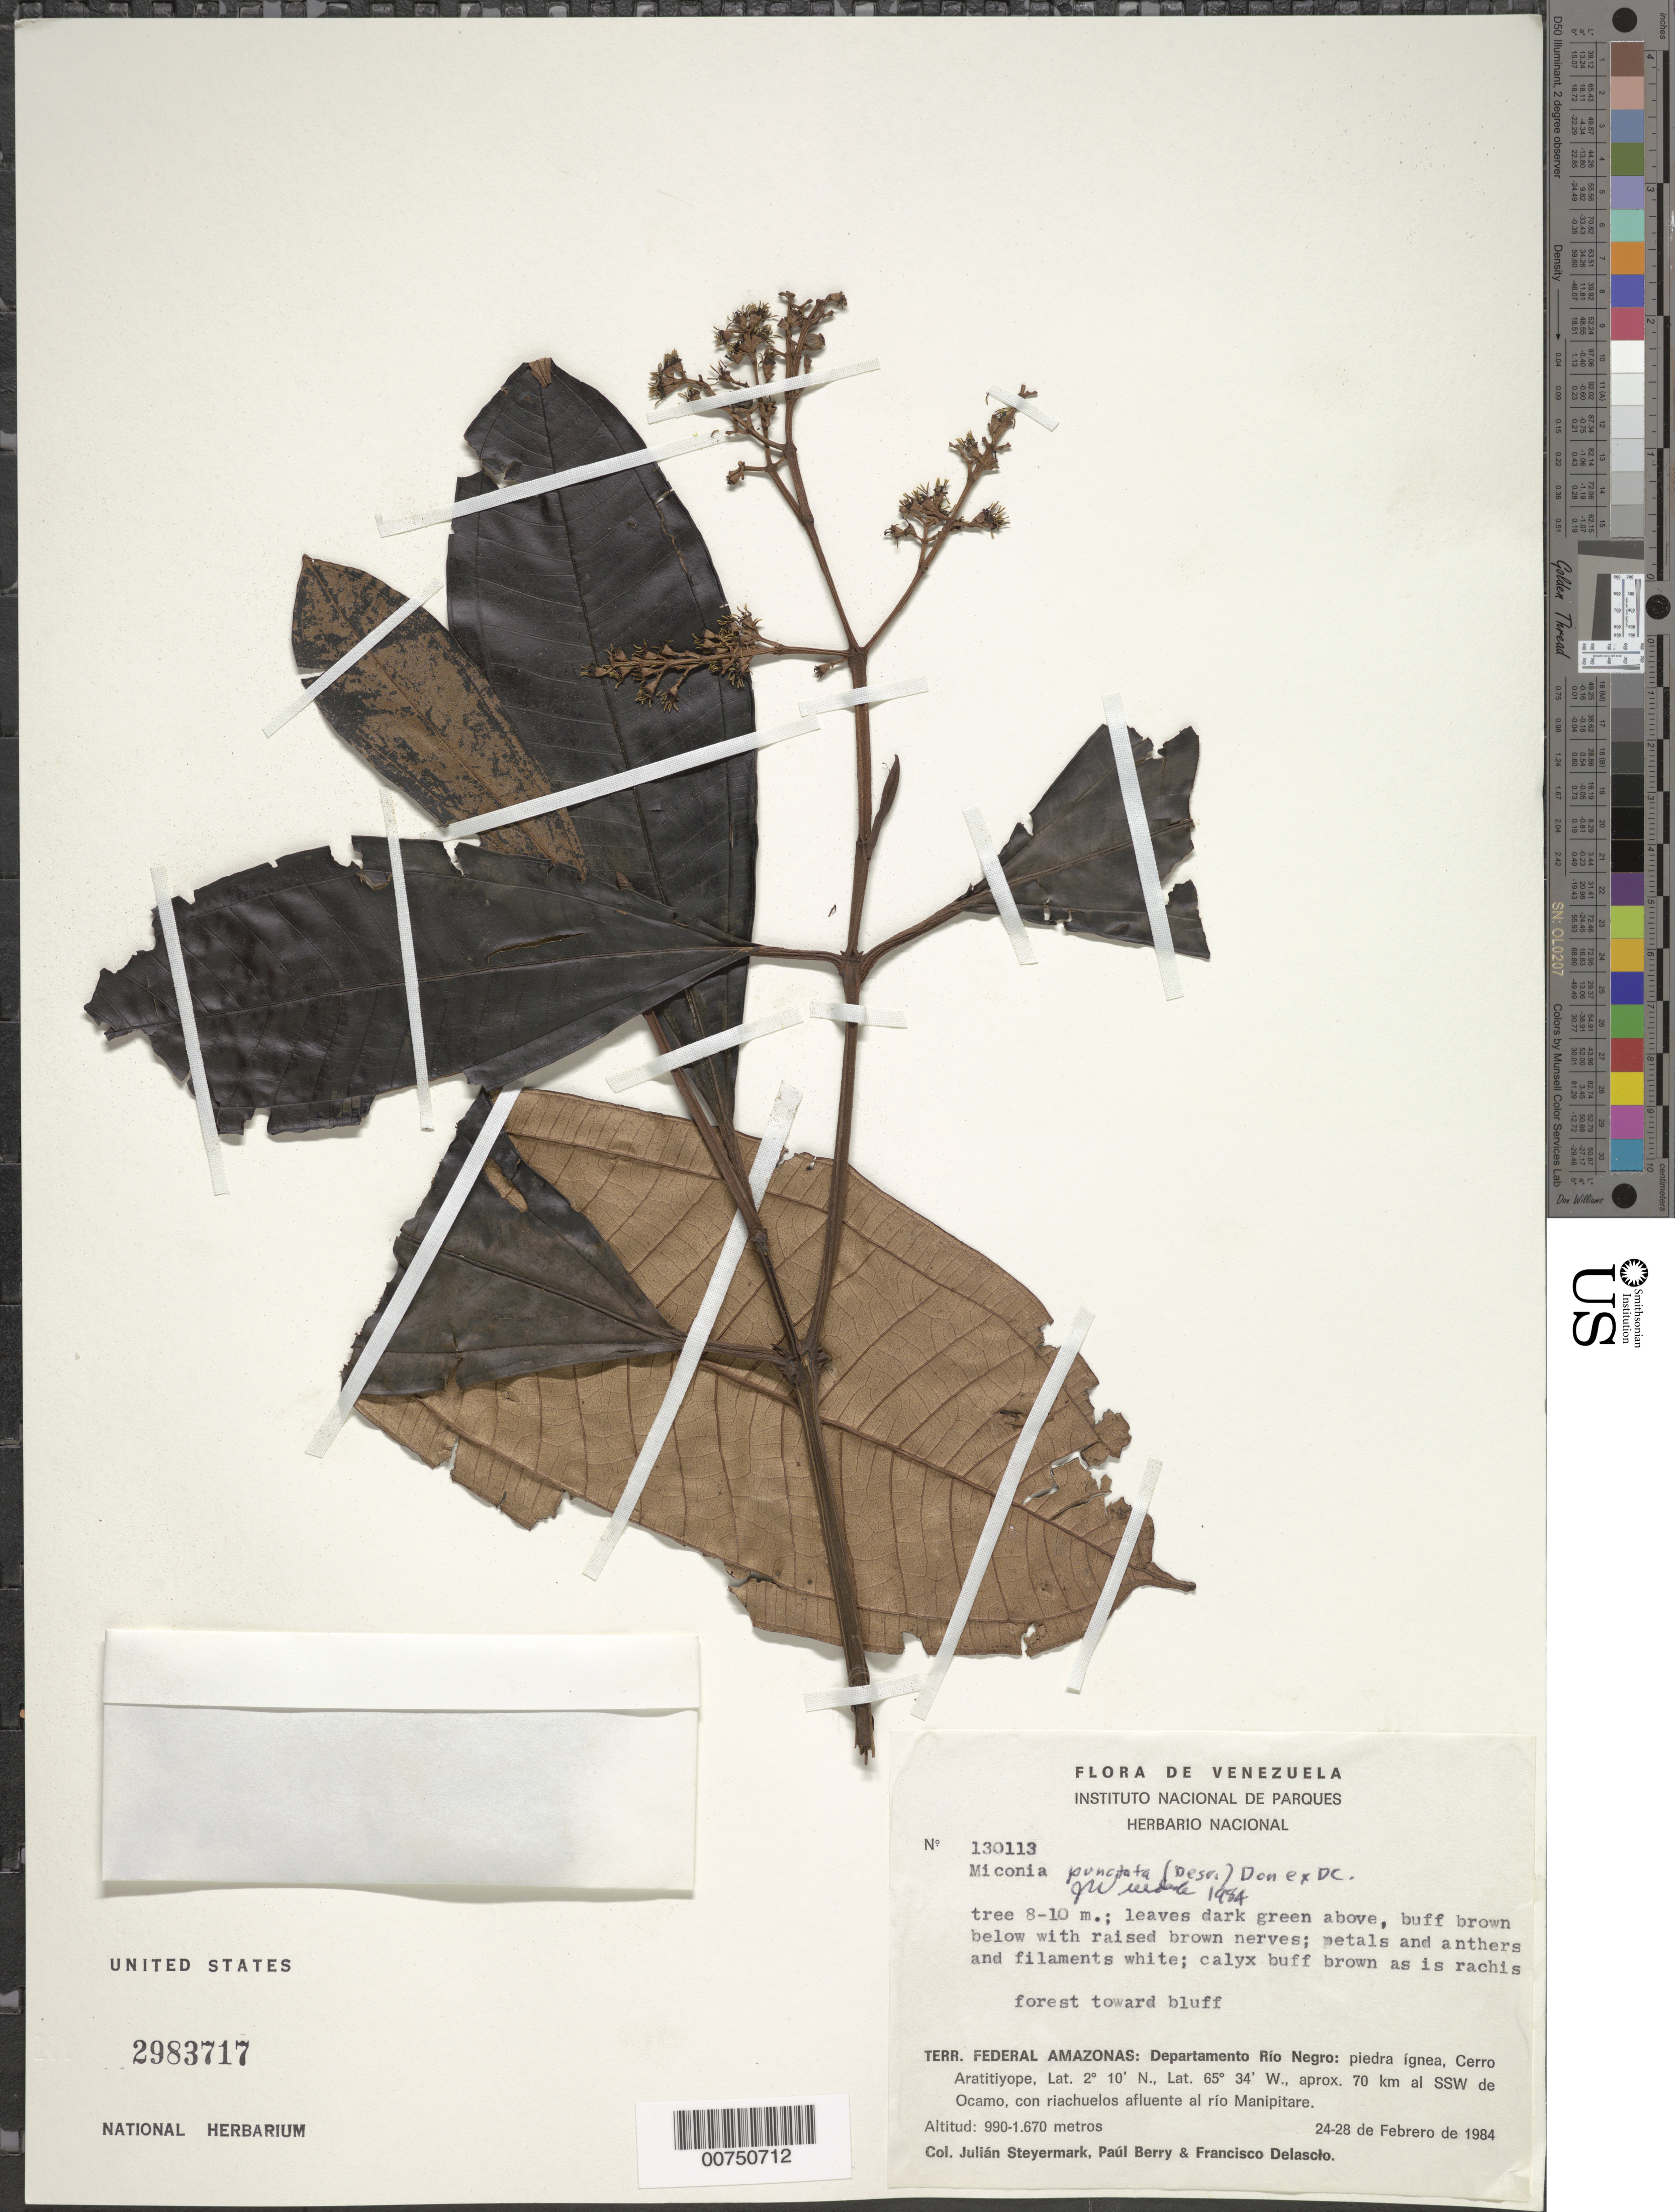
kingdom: Plantae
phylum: Tracheophyta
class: Magnoliopsida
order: Myrtales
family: Melastomataceae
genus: Miconia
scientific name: Miconia punctata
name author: (Desr.) D. Don ex DC.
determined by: Wurdack, John J., (US), US (UNITED STATES)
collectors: J. Steyermark, P. Berry & F. Delascio C.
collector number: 130113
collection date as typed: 24-Feb-84 to 28-Feb-84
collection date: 1984-02-24/1984-02-28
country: Venezuela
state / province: Amazonas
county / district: Río Negro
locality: Cerro Aratitiyope, approx. 70 km SSW of Ocamo, con riachuelos afluente al Río Manipitare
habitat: Forest toward bluff; piedra ignea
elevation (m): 990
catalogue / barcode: US 2983717